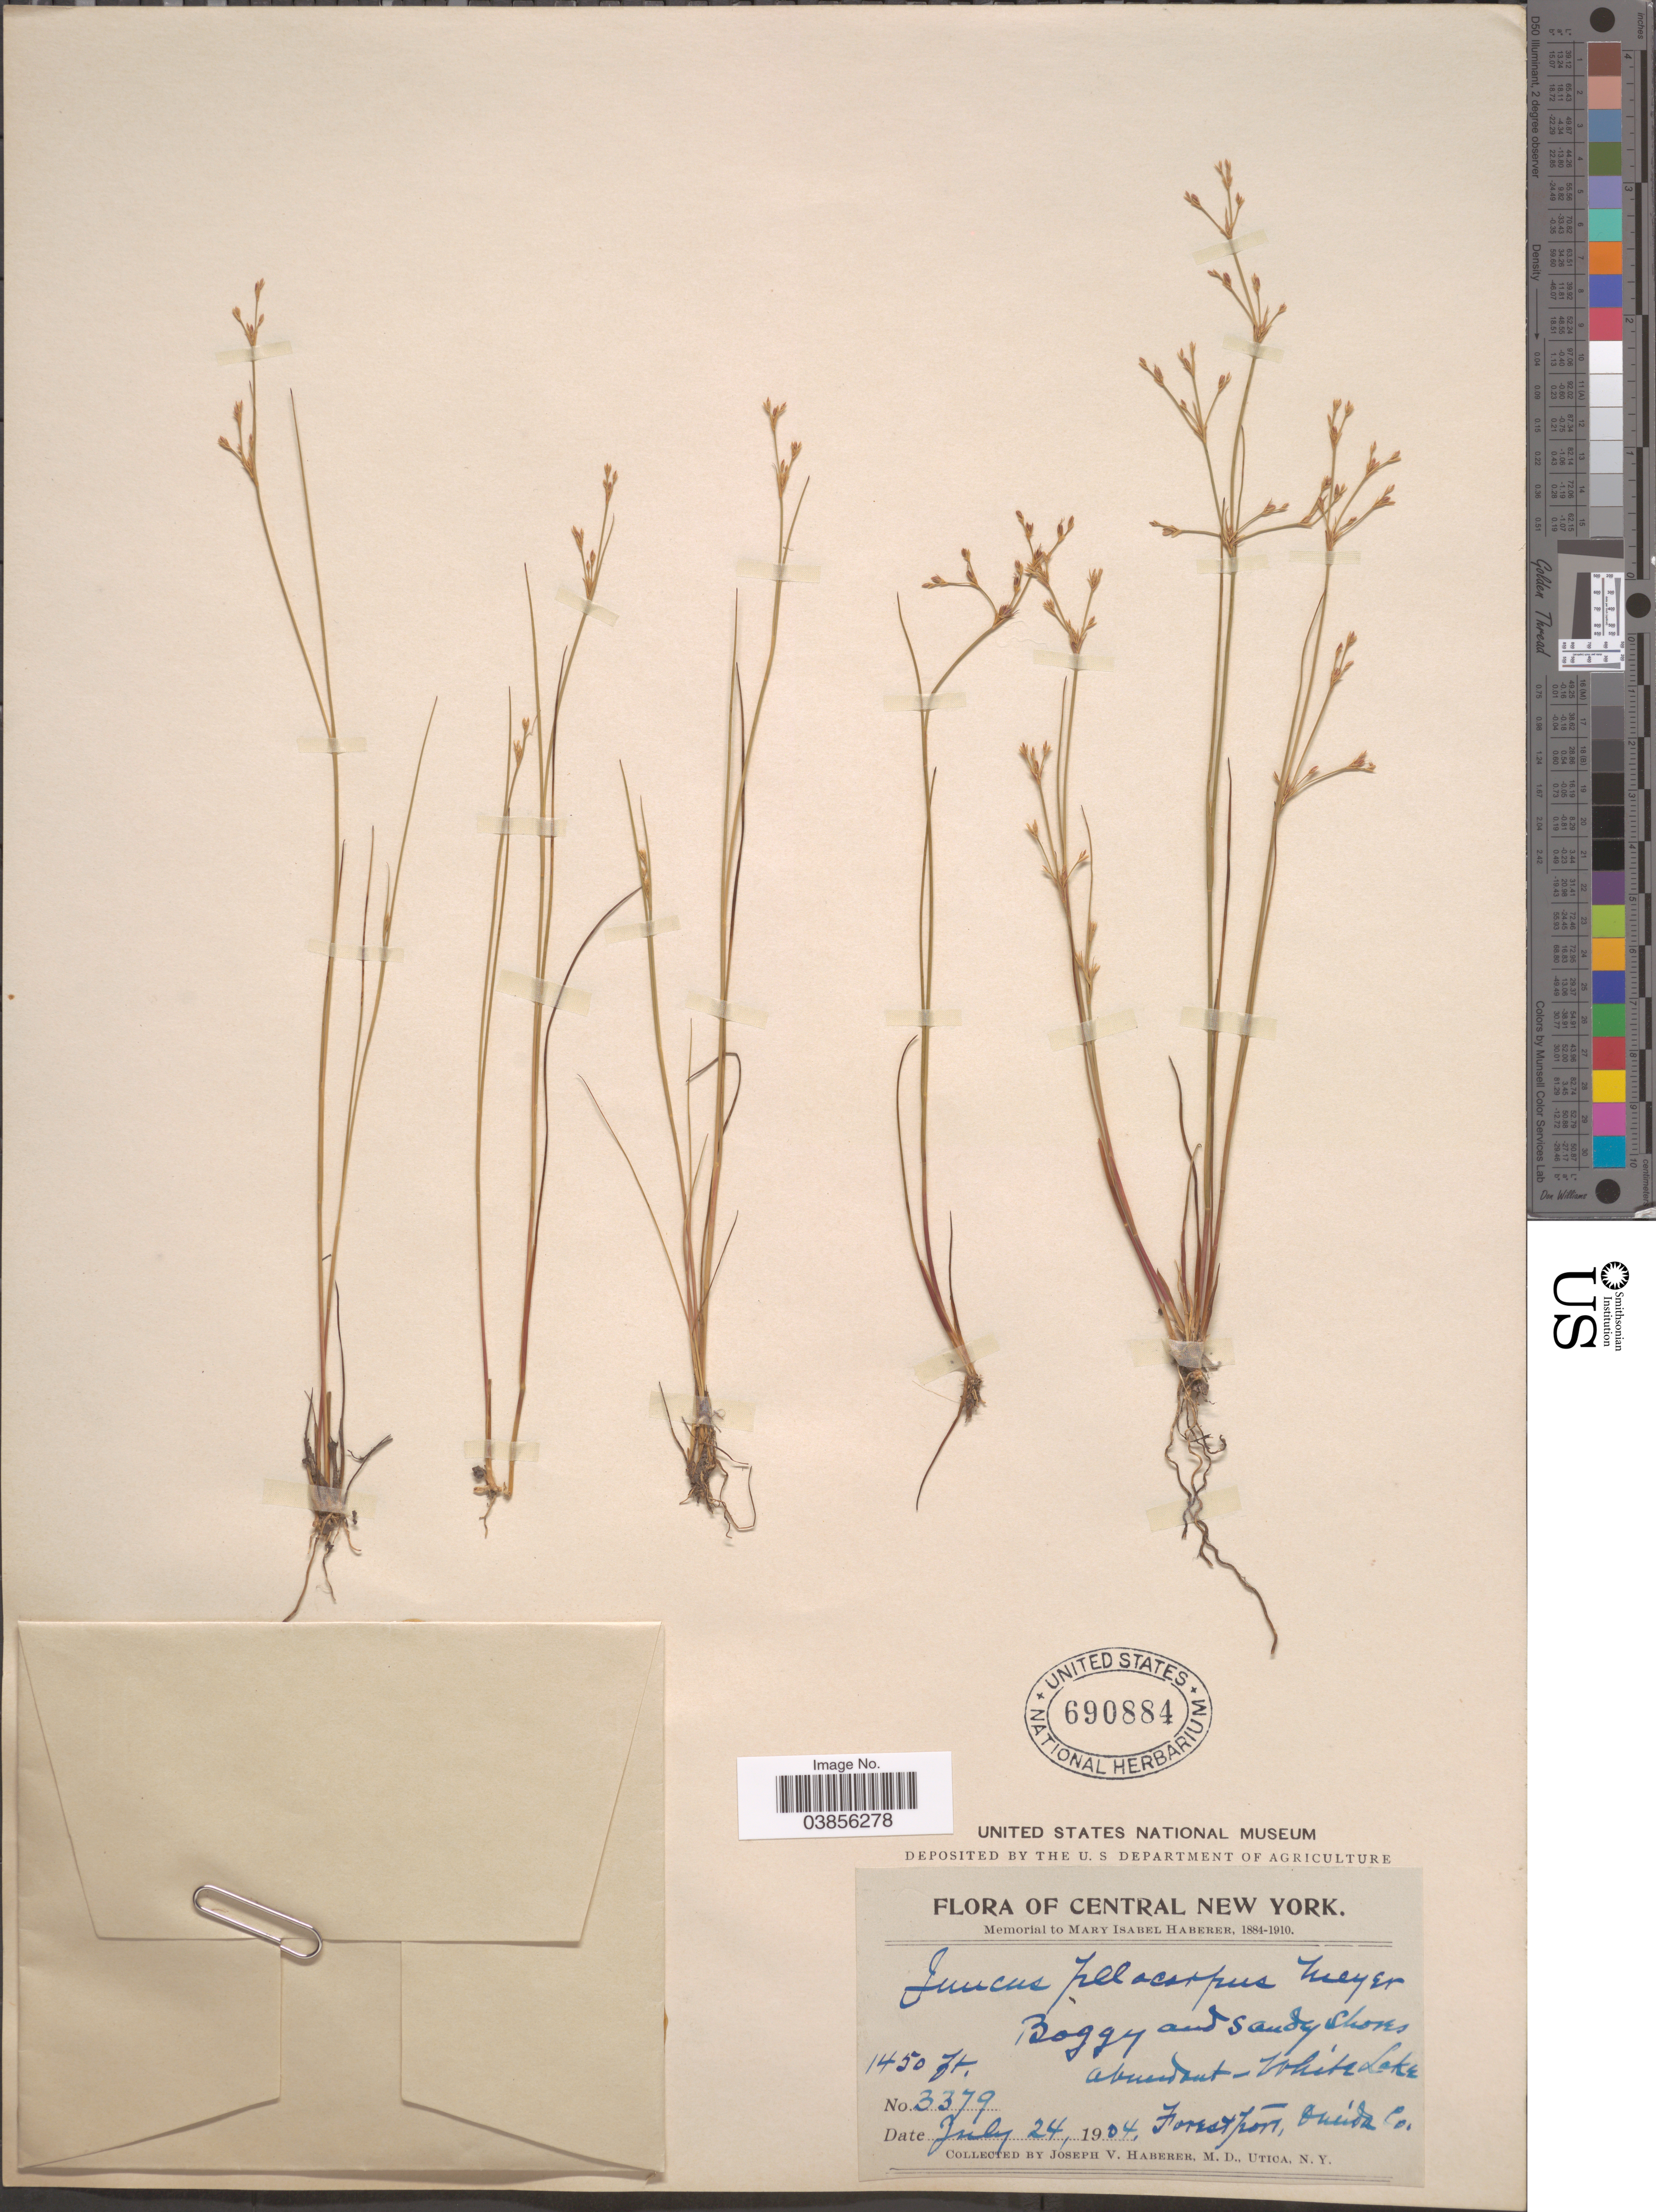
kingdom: Plantae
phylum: Tracheophyta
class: Liliopsida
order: Poales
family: Juncaceae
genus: Juncus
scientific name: Juncus pelocarpus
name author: E. Mey.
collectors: J. V. Haberer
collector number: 3379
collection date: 1904-07-24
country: United States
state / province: New York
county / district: Oneida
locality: Central New York. Boggy and Sandy Shores. White Lake Forestport, Oneida Co.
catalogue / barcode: US 690884